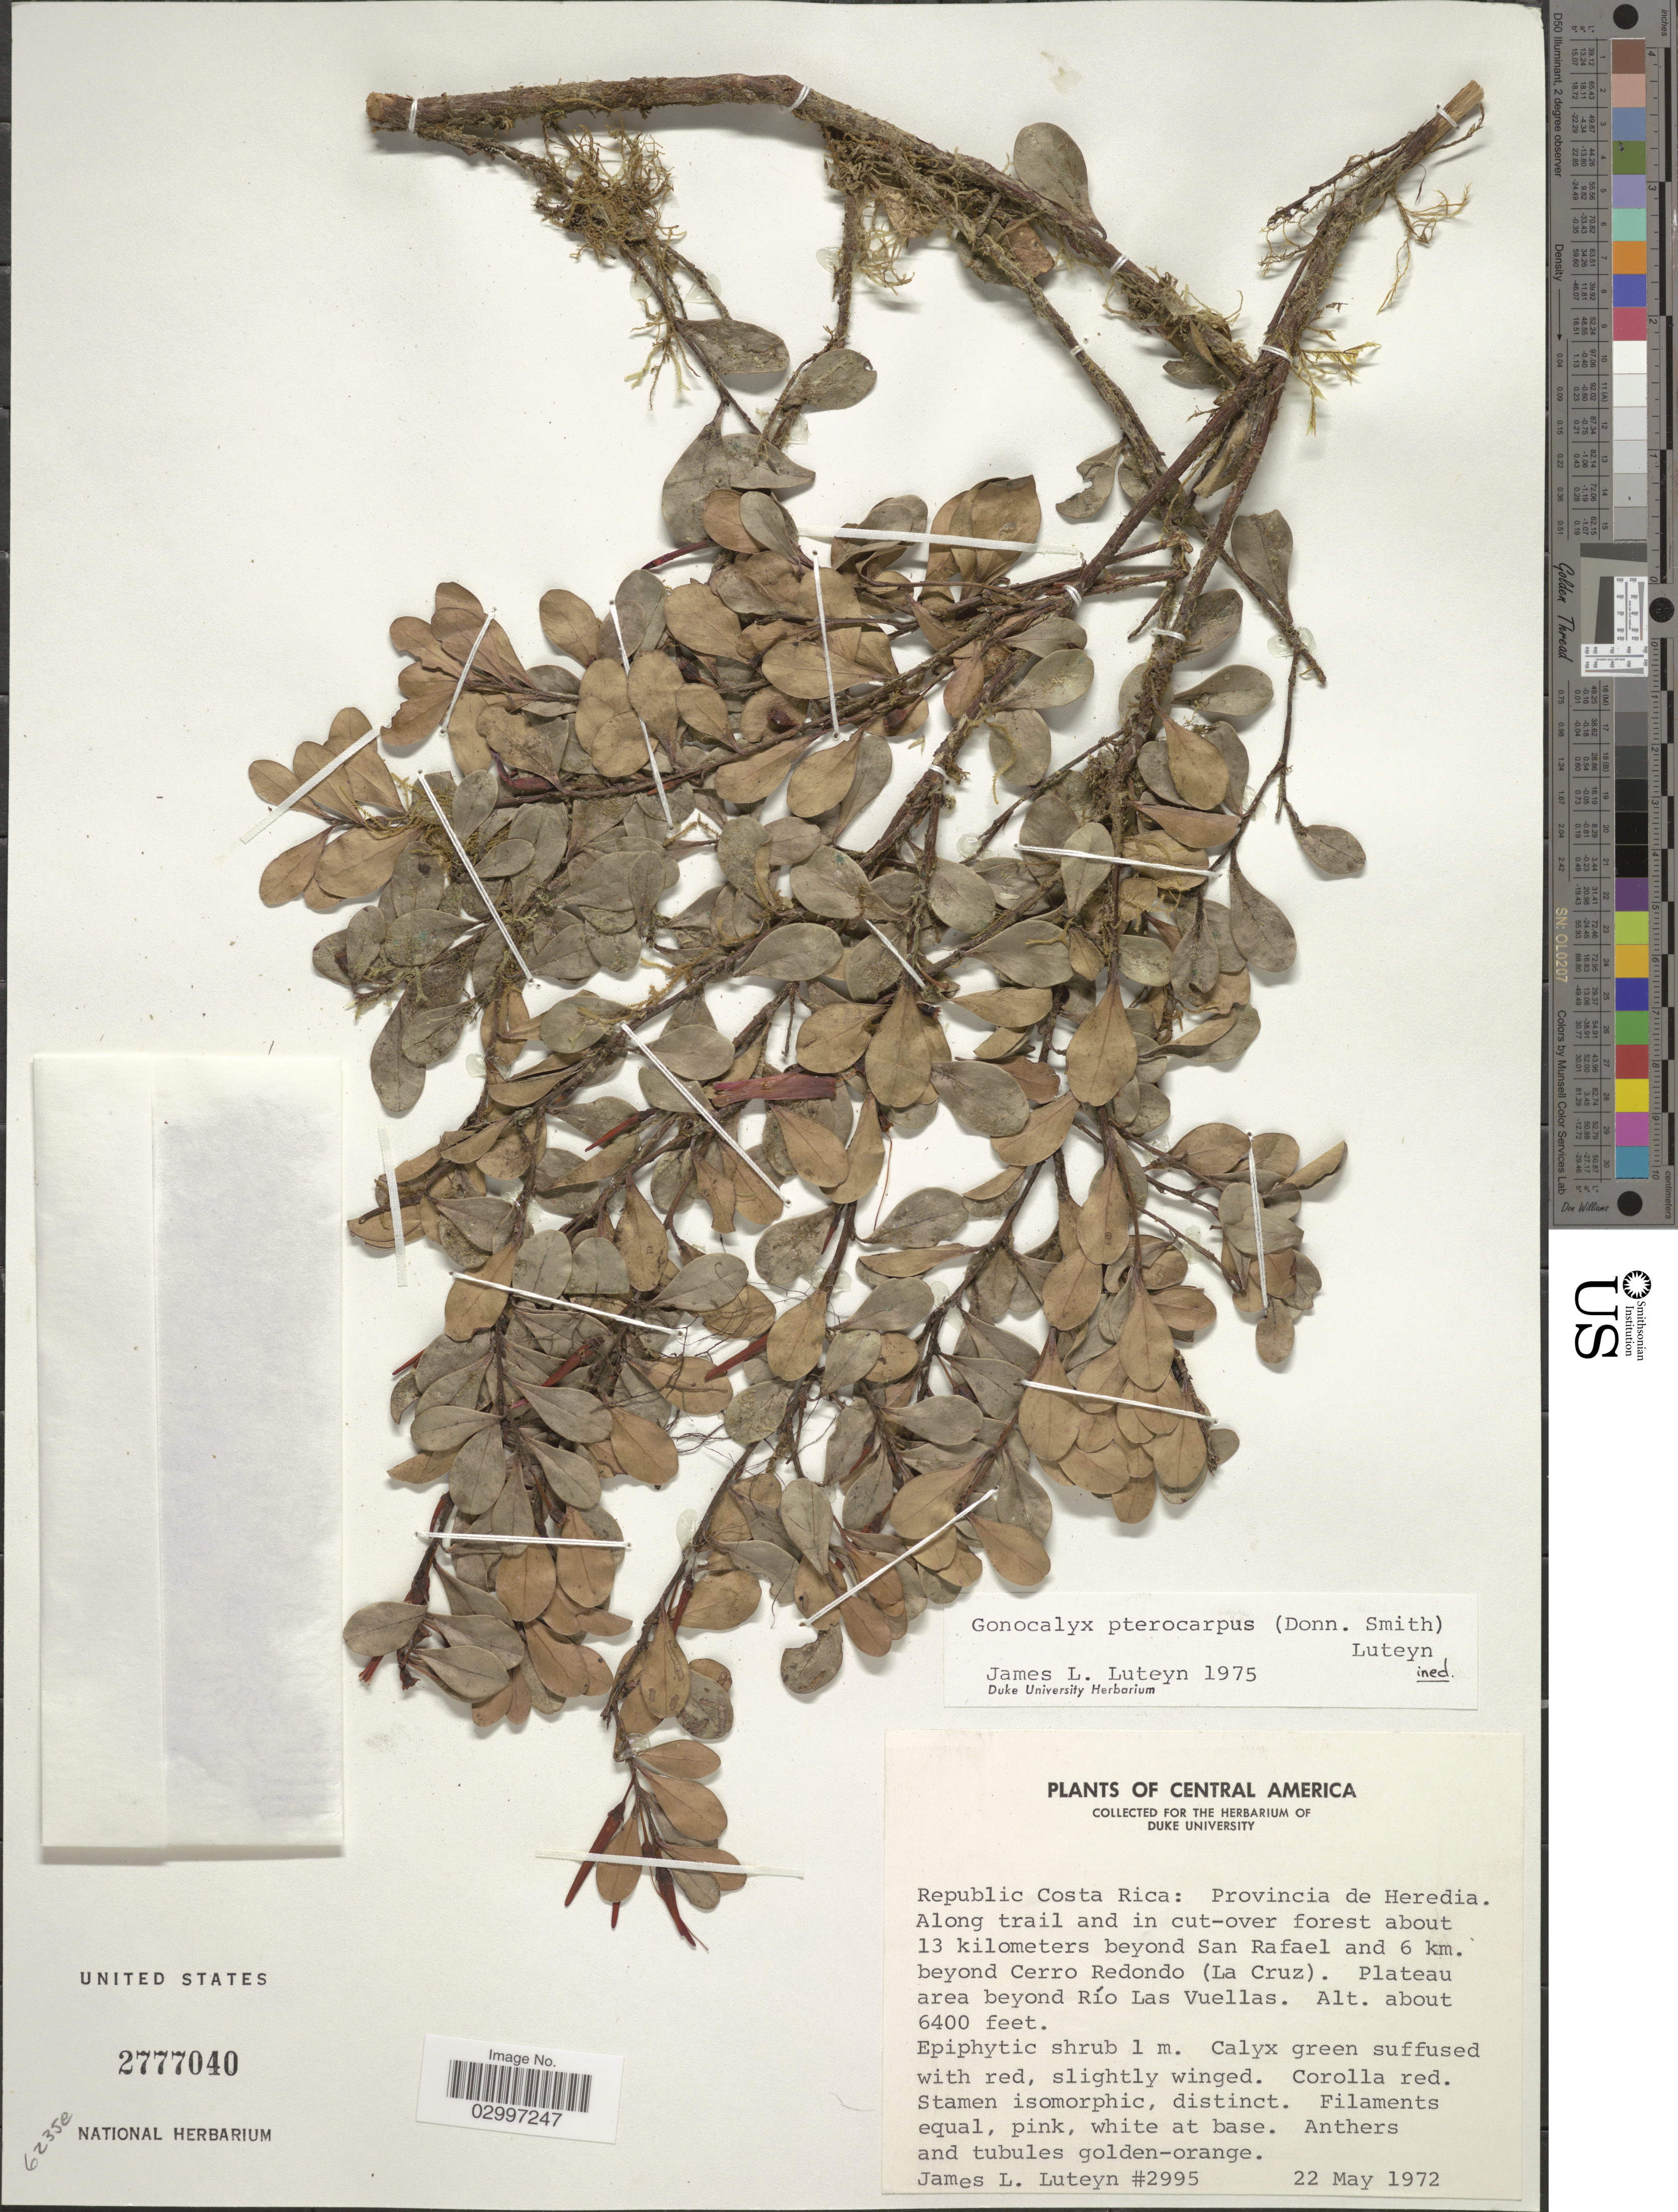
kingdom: Plantae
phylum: Tracheophyta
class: Magnoliopsida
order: Ericales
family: Ericaceae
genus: Gonocalyx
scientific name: Gonocalyx pterocarpus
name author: (Donn. Sm.) Luteyn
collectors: J. Luteyn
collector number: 2995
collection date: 1972-05-22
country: Costa Rica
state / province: Heredia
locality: Republic Costa Rica, Provincia de Heredia, Along trail and in cut-over forest about 13 kilometers beyond San Rafael and 6 km. beyond Cerro Redondo (La Cruz), Plateau area beyond Río Las Vuellas.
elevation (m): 1951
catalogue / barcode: US 2777040